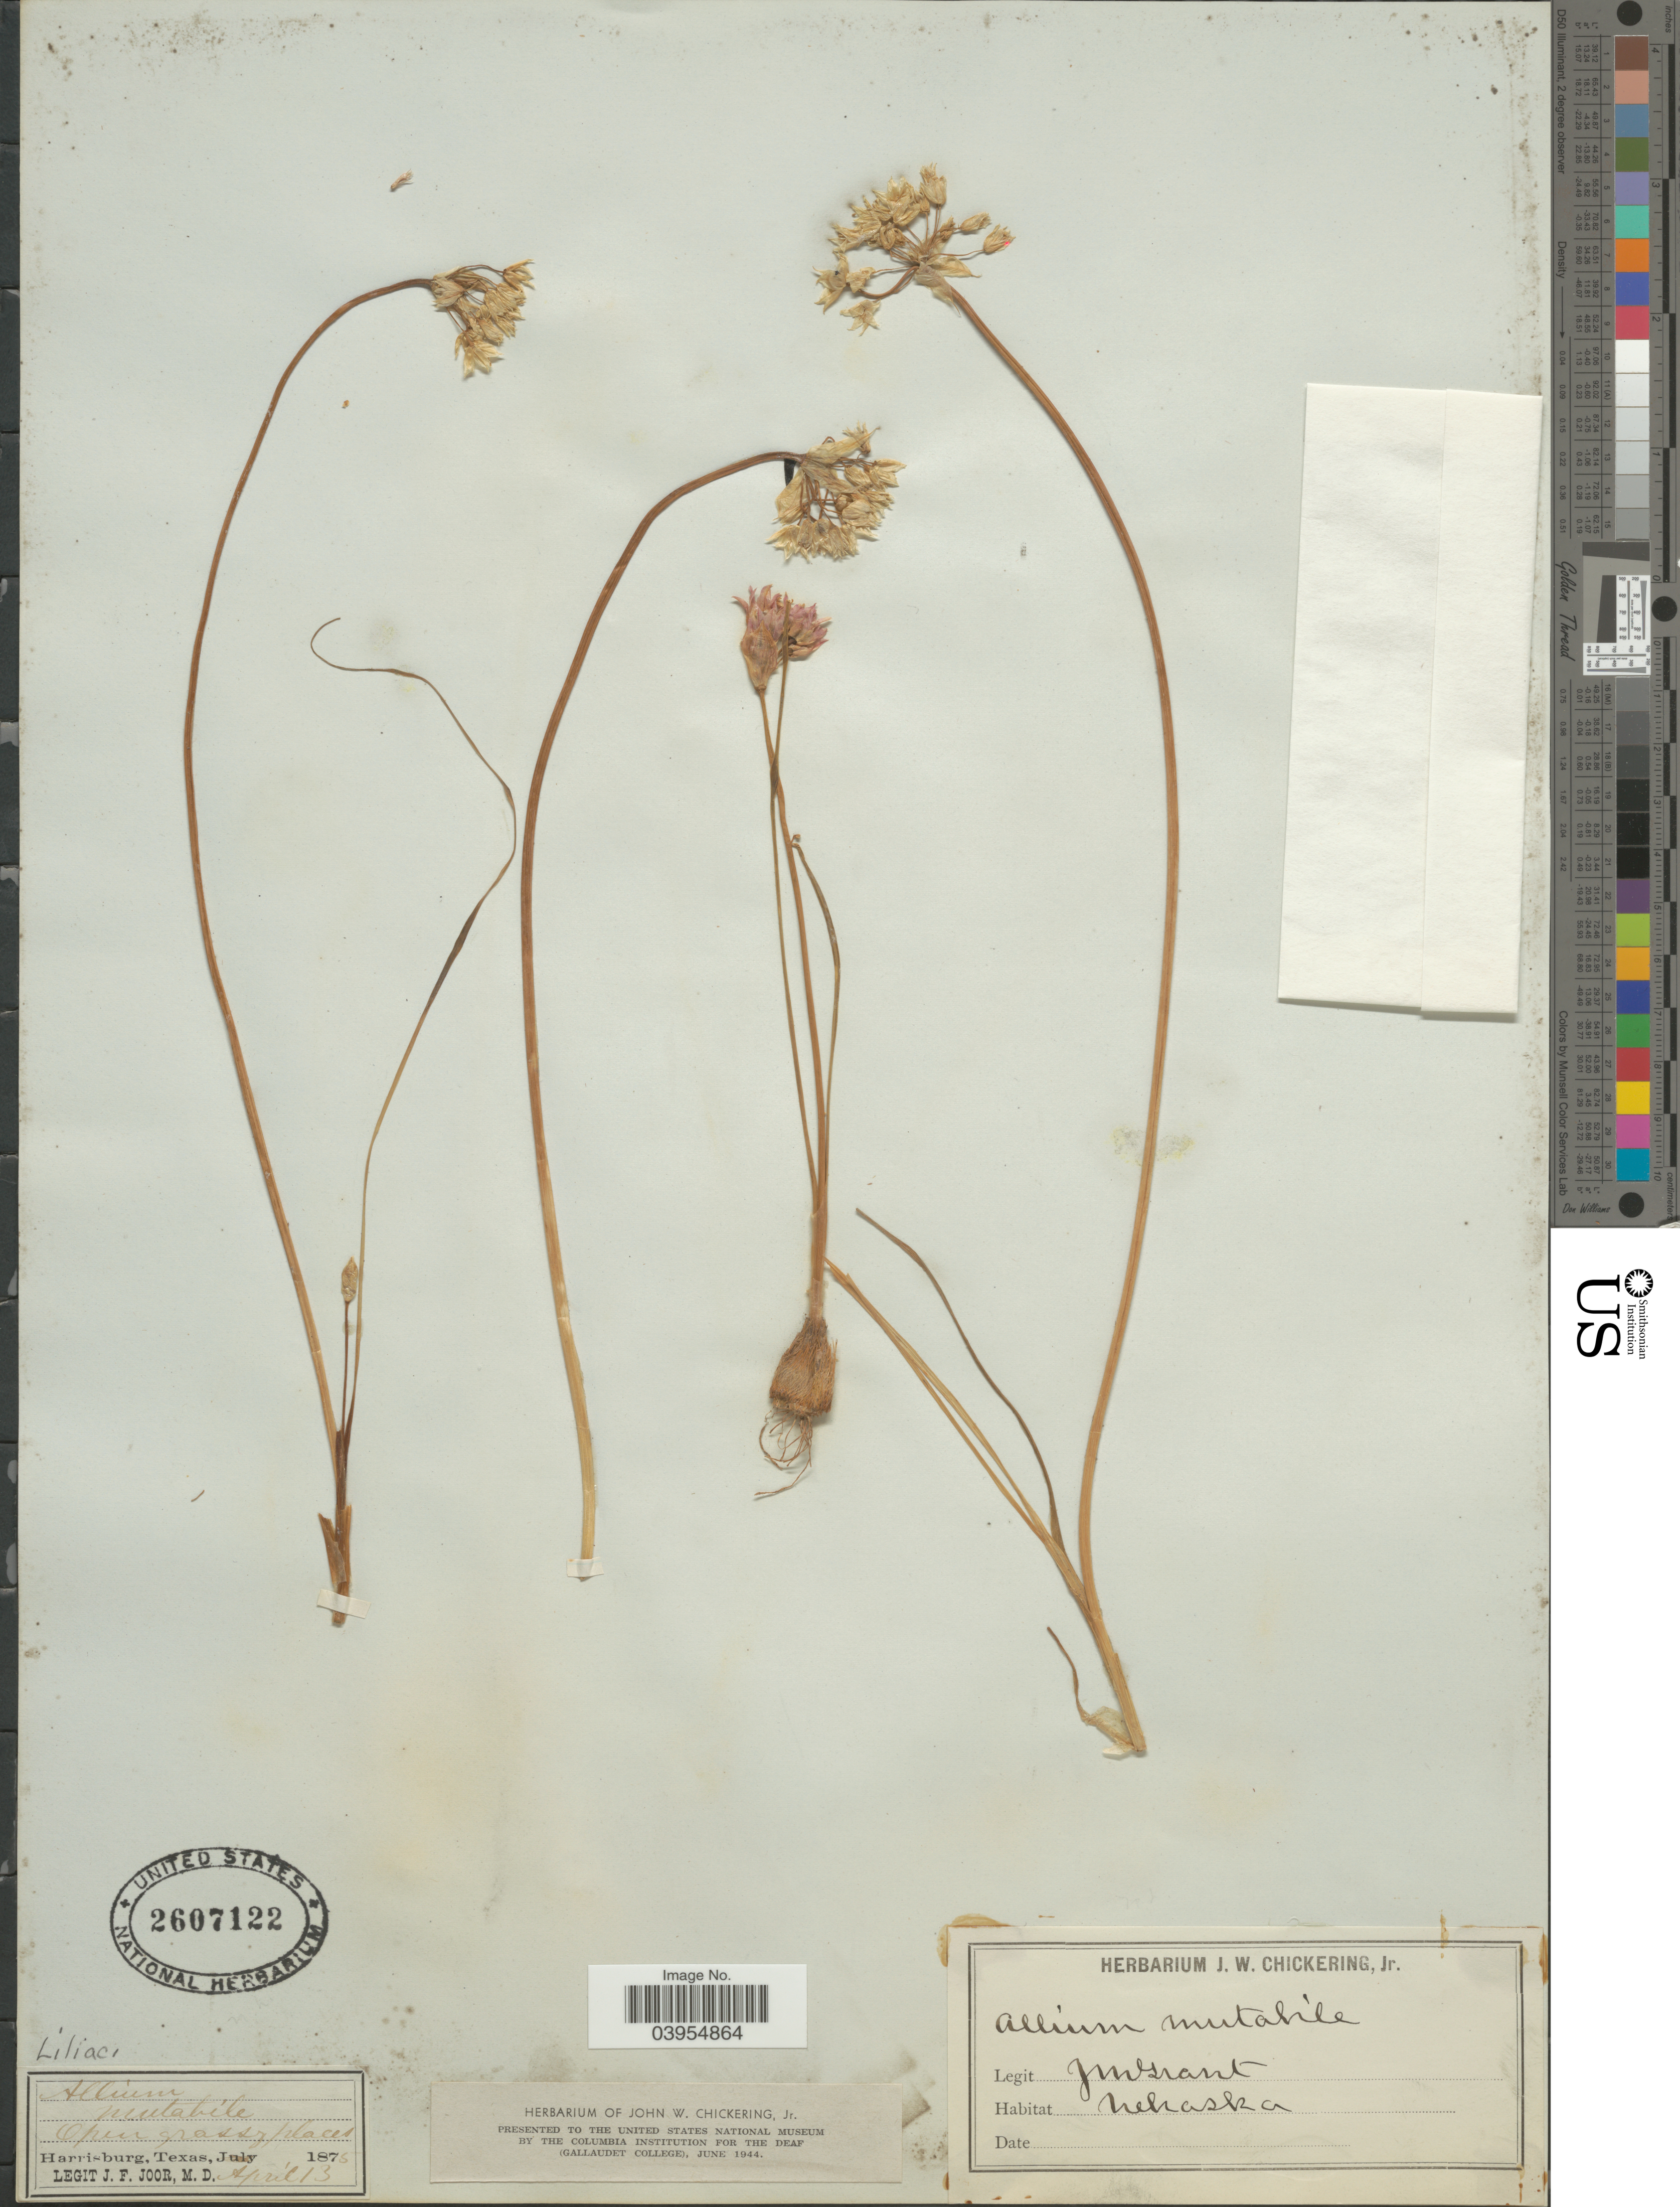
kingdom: Plantae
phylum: Tracheophyta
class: Liliopsida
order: Asparagales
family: Amaryllidaceae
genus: Allium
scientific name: Allium acetabulum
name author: (Raf.) Shinners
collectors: J. F. Joor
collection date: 1875-04-13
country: United States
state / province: Texas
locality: Open grassy places Harrisburg.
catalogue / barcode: US 2607122